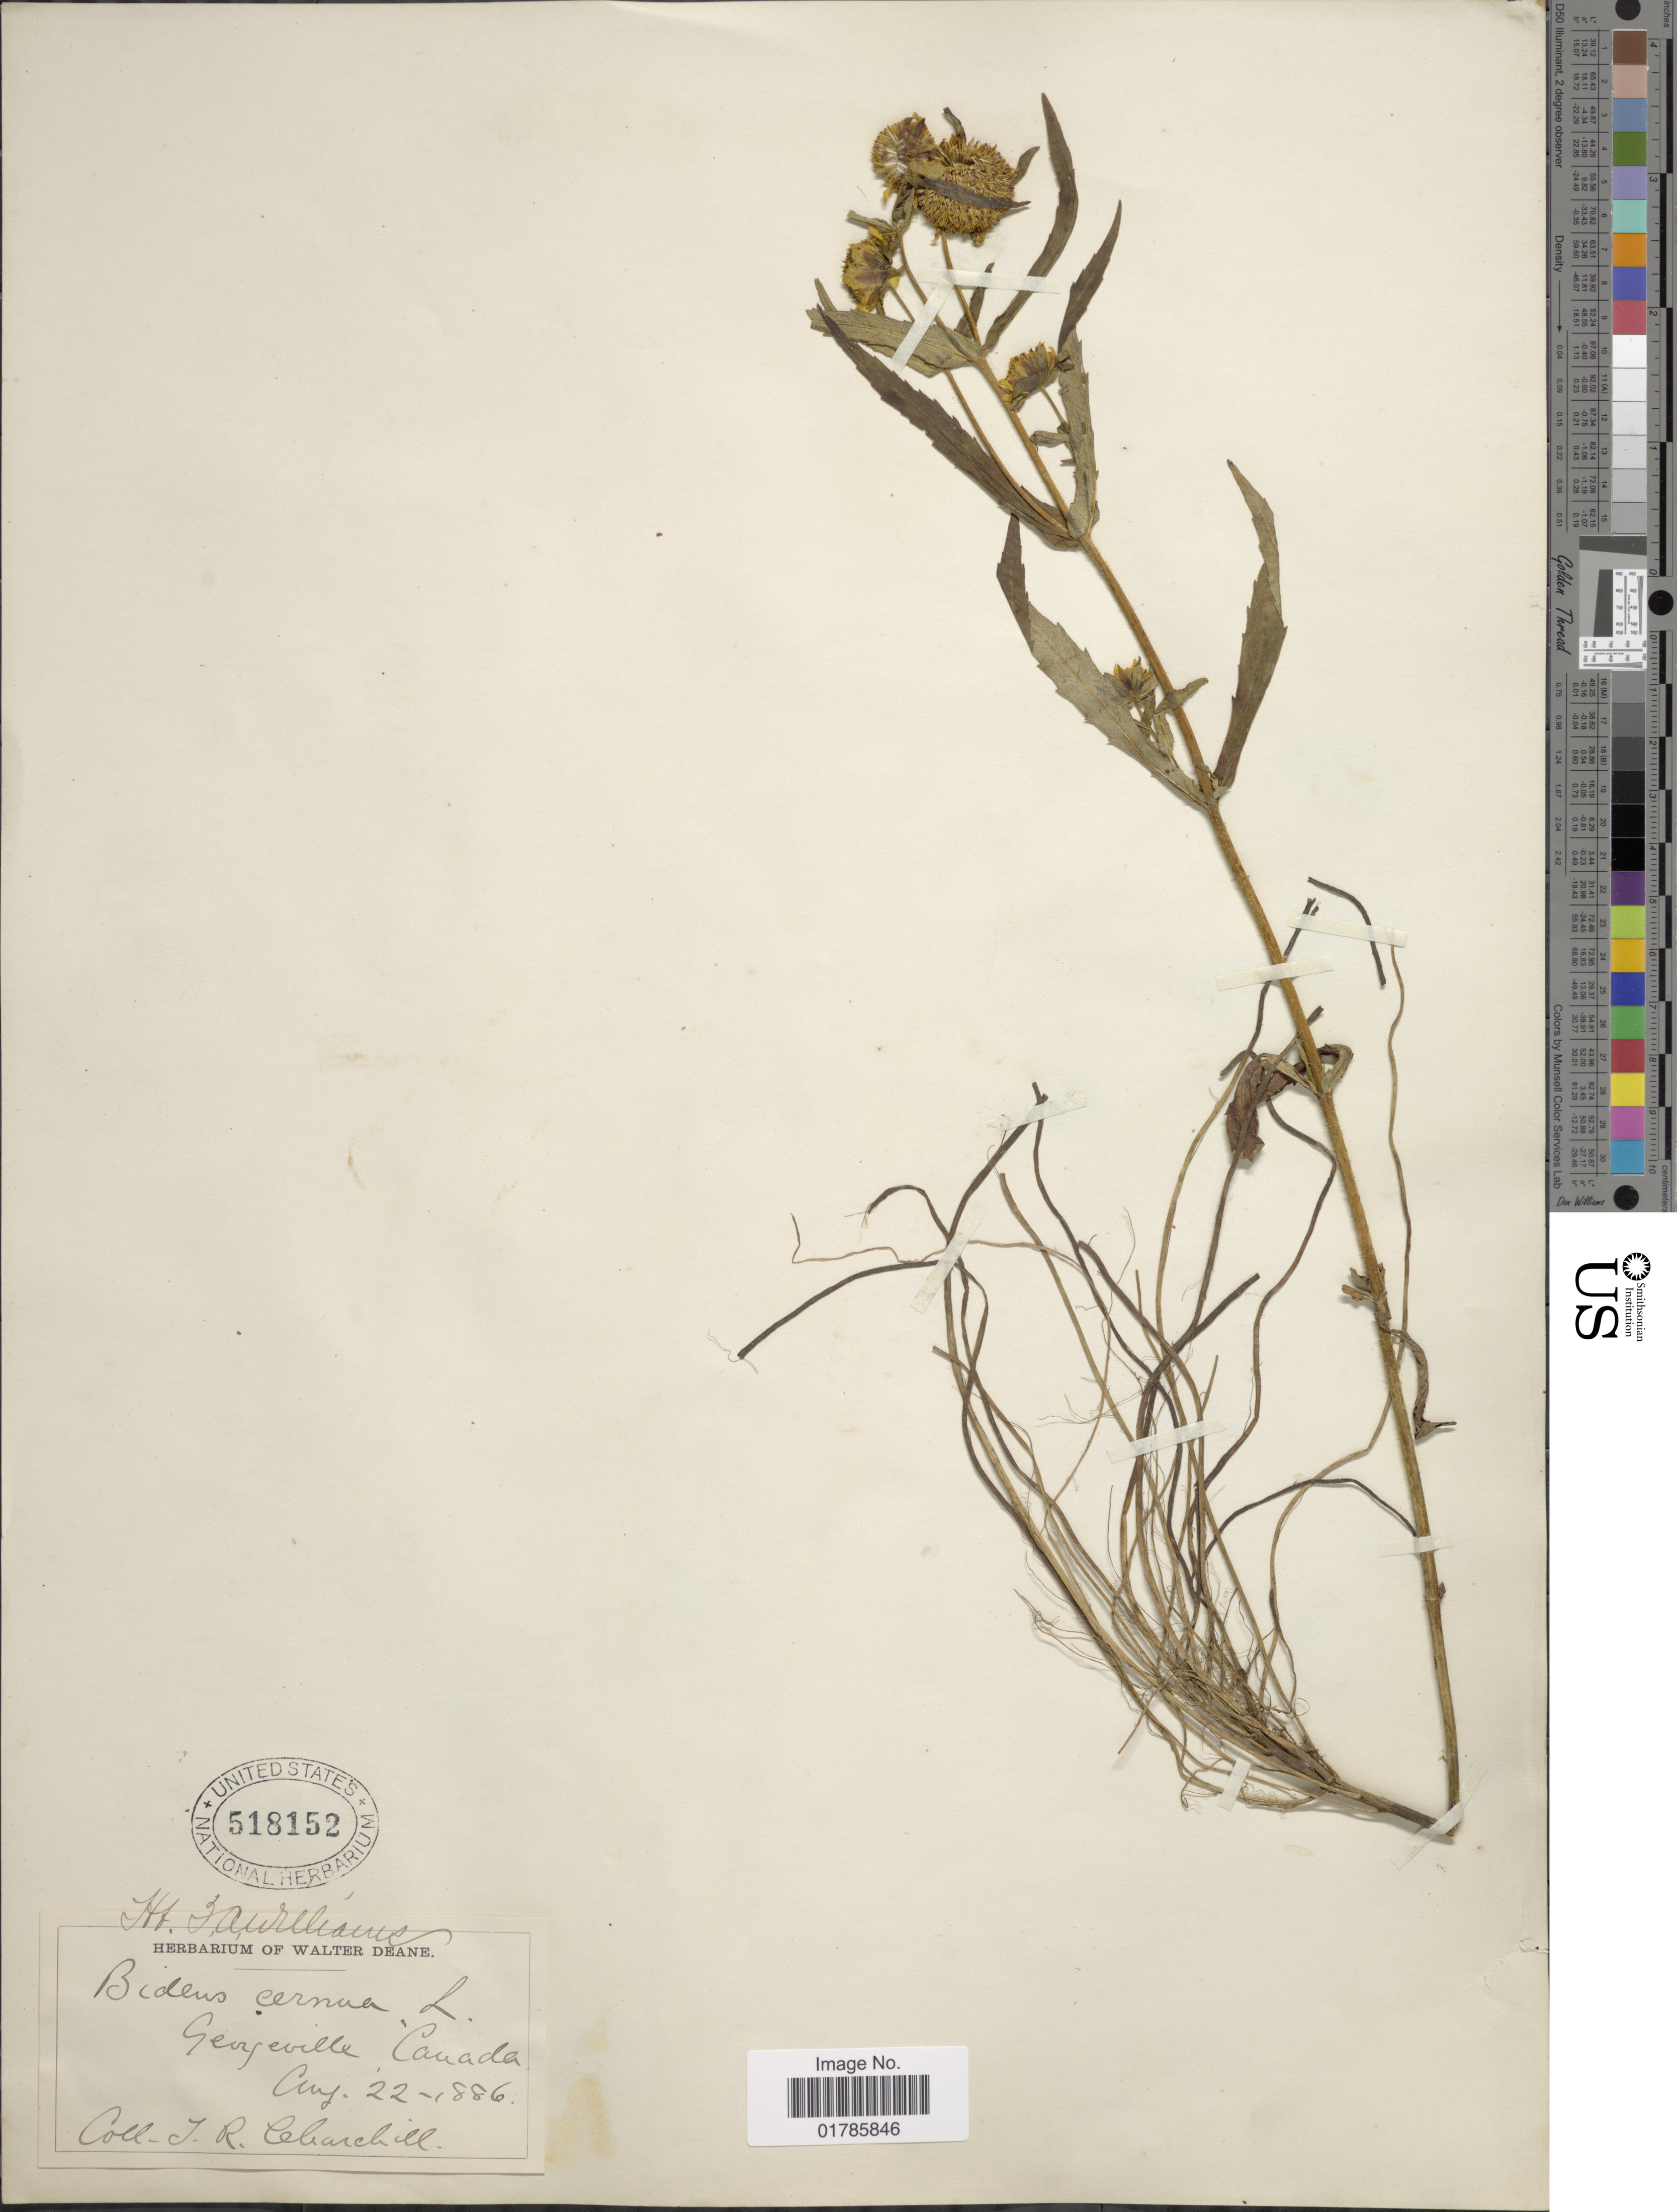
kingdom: Plantae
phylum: Tracheophyta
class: Magnoliopsida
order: Asterales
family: Asteraceae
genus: Bidens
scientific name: Bidens cernua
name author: L.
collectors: J. Churchill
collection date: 1886-08-22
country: Canada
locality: Georgeville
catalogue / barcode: US 518152